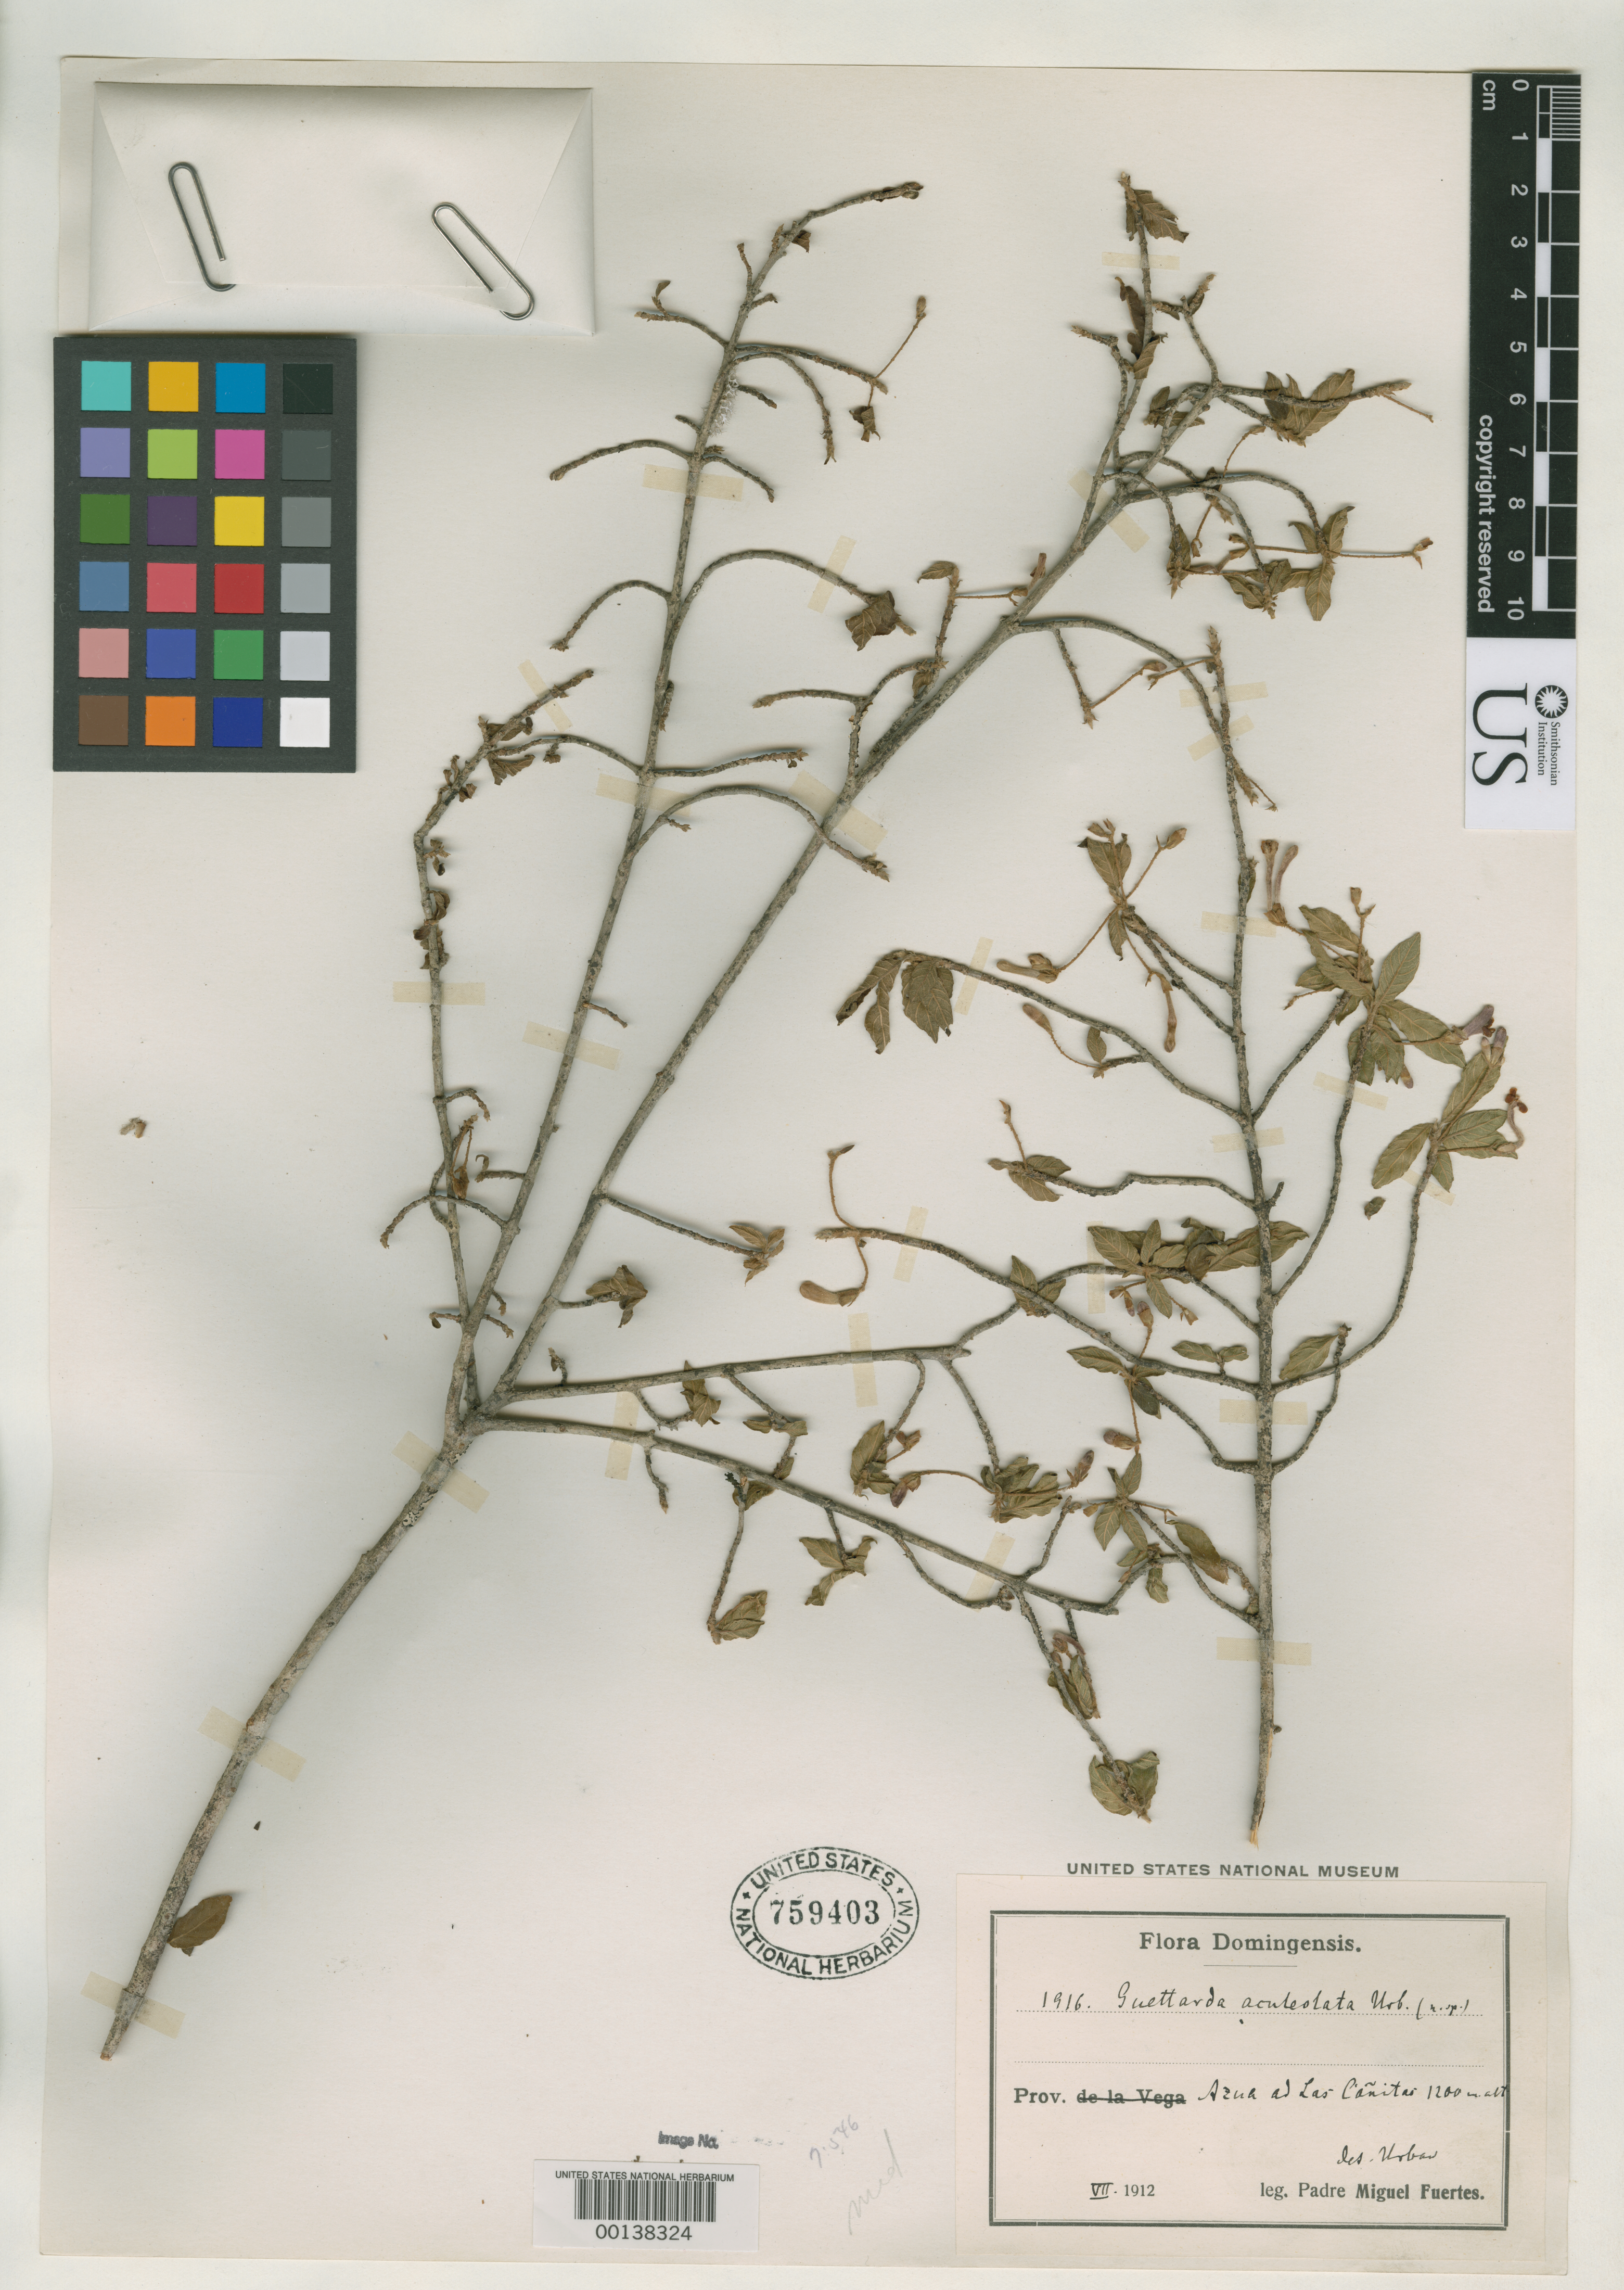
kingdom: Plantae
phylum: Tracheophyta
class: Magnoliopsida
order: Gentianales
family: Rubiaceae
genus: Guettarda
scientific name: Guettarda aculeolata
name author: Urb.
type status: Isotype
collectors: M. D. Fuertes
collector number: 1916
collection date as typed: Jul 1912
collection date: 1912-07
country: Dominican Republic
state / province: Azua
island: Hispaniola Island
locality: Las Canitas.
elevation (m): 1200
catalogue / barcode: US 759403